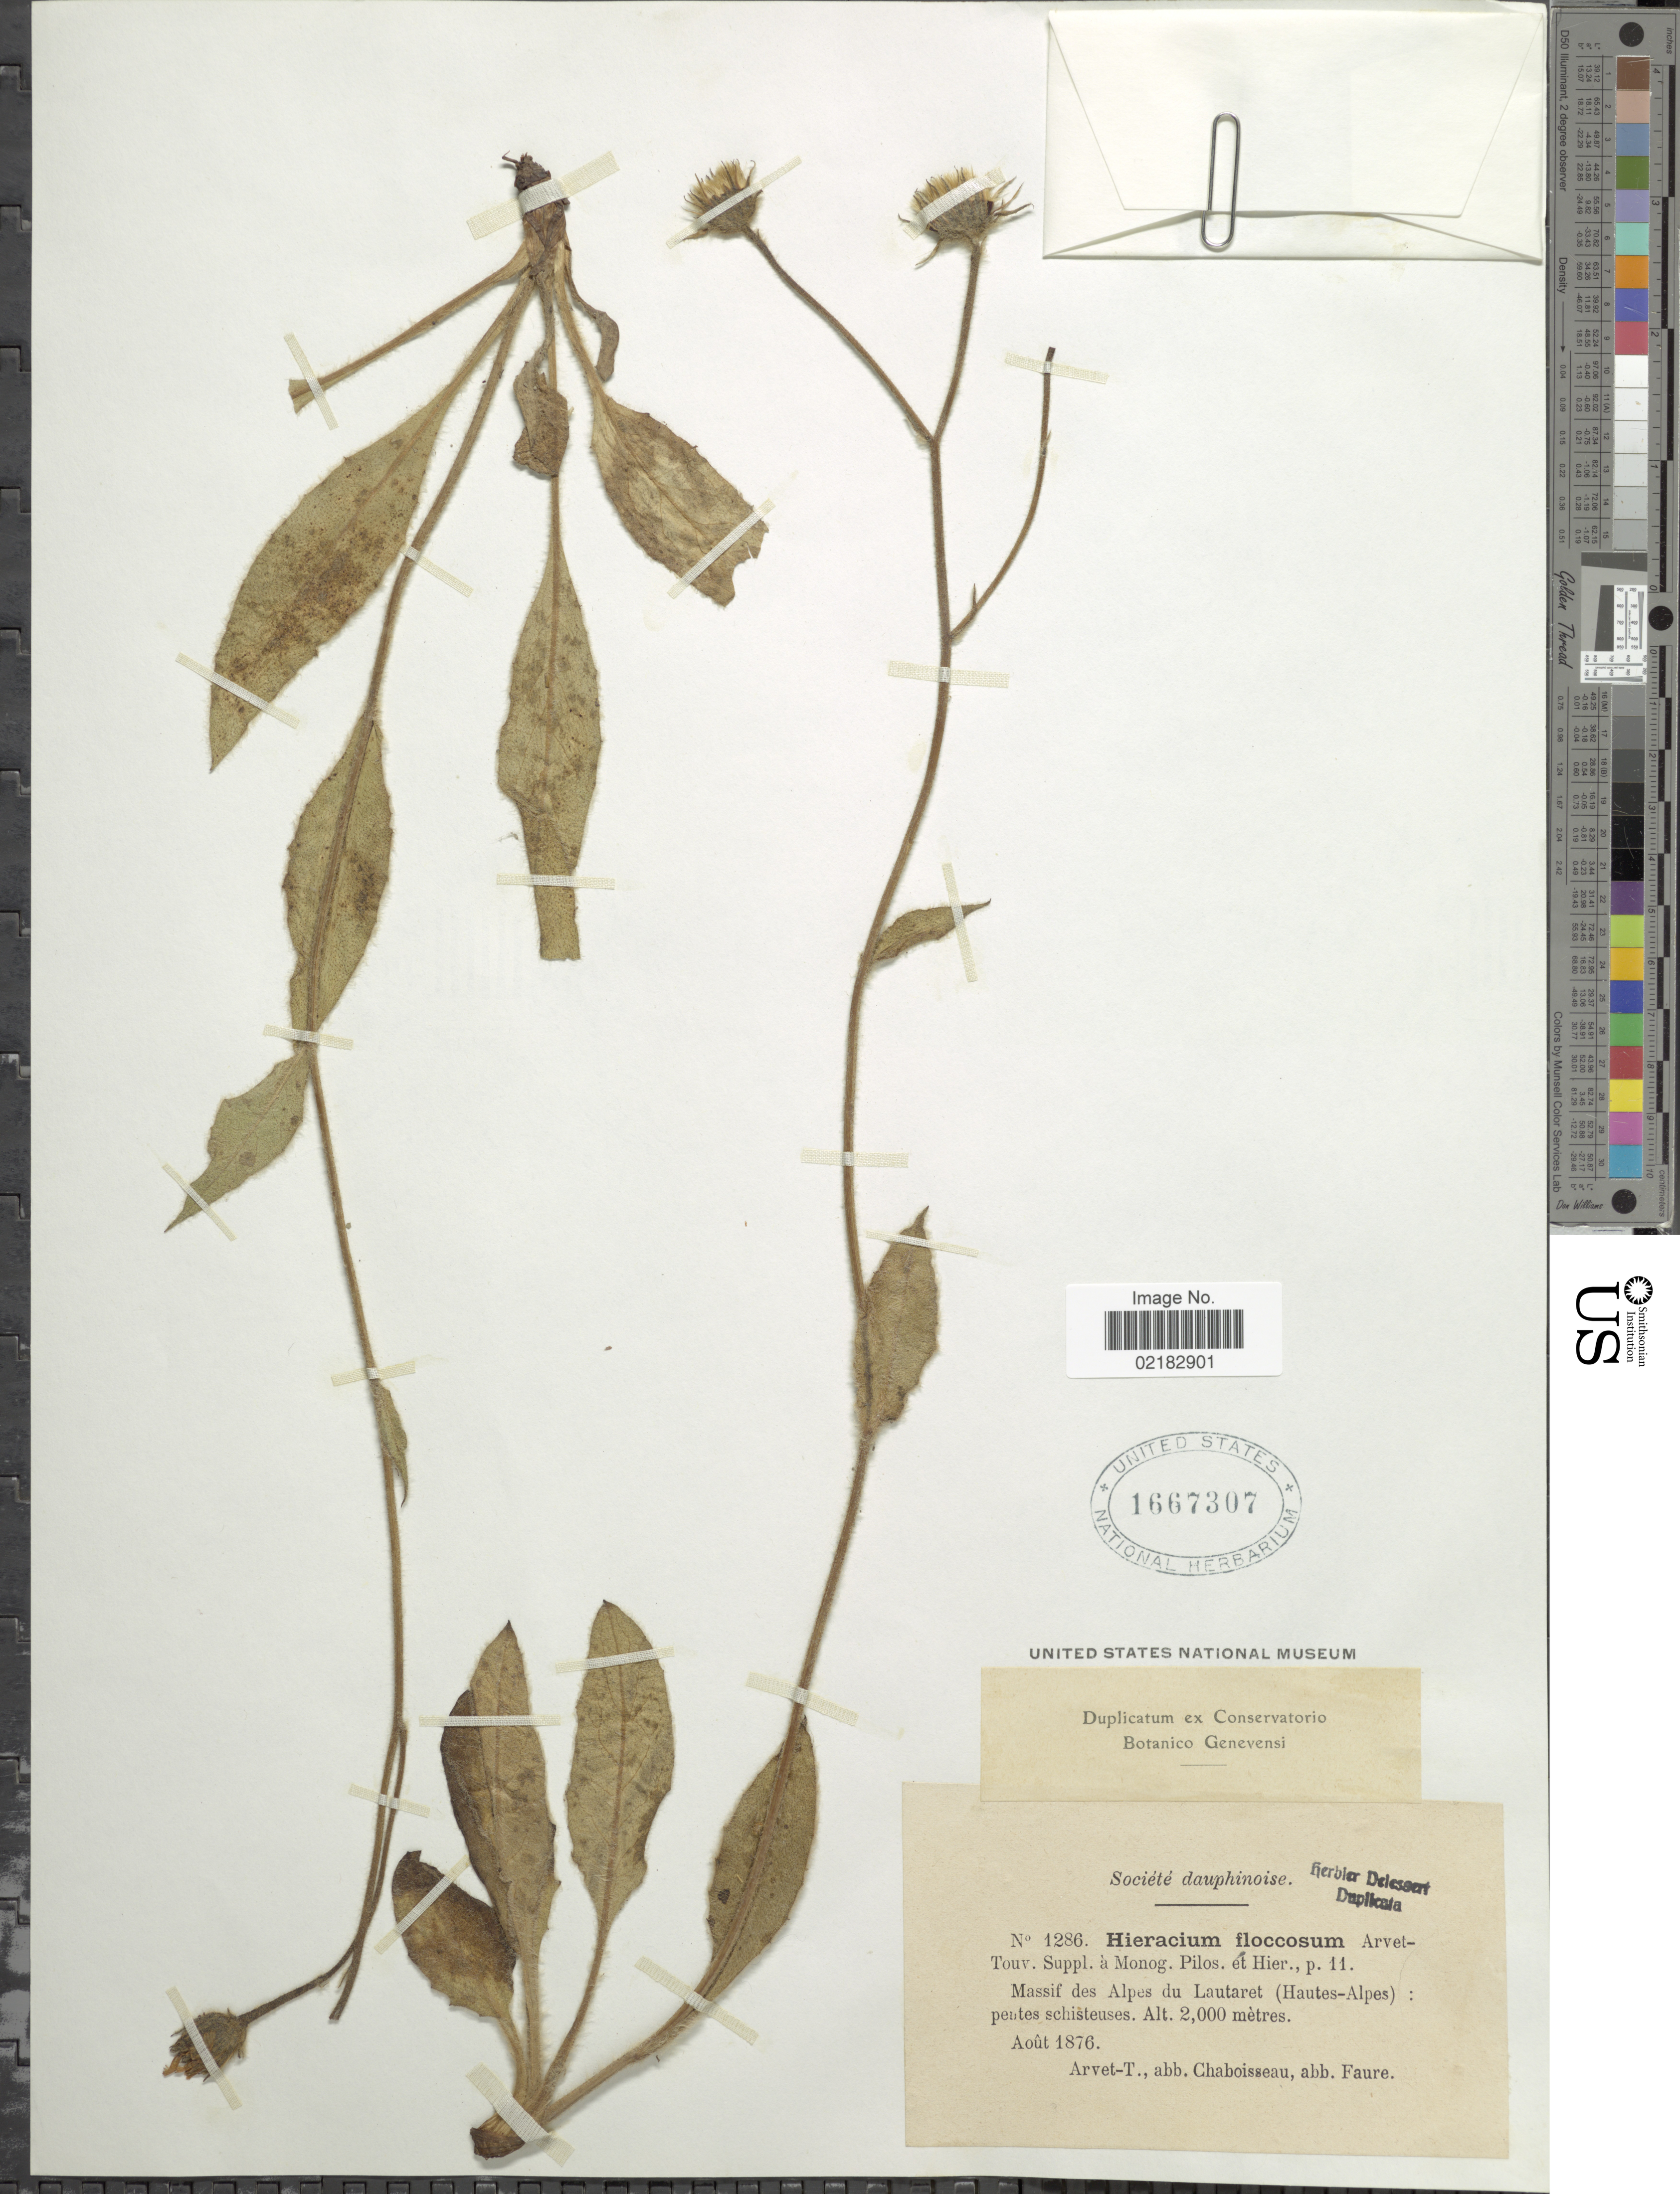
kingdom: Plantae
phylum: Tracheophyta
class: Magnoliopsida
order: Asterales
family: Asteraceae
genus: Hieracium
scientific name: Hieracium floccosum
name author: Arvet-Touvet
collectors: T. Arvet, A. Chaboisseau & A. Faure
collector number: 1286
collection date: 1876-08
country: France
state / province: Provence-Alpes-Côte d'Azur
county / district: Hautes-Alpes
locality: Massif des Alpes du Lautaret (Hautes-Alpes) pentes Schisteuses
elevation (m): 2000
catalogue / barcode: US 1667307